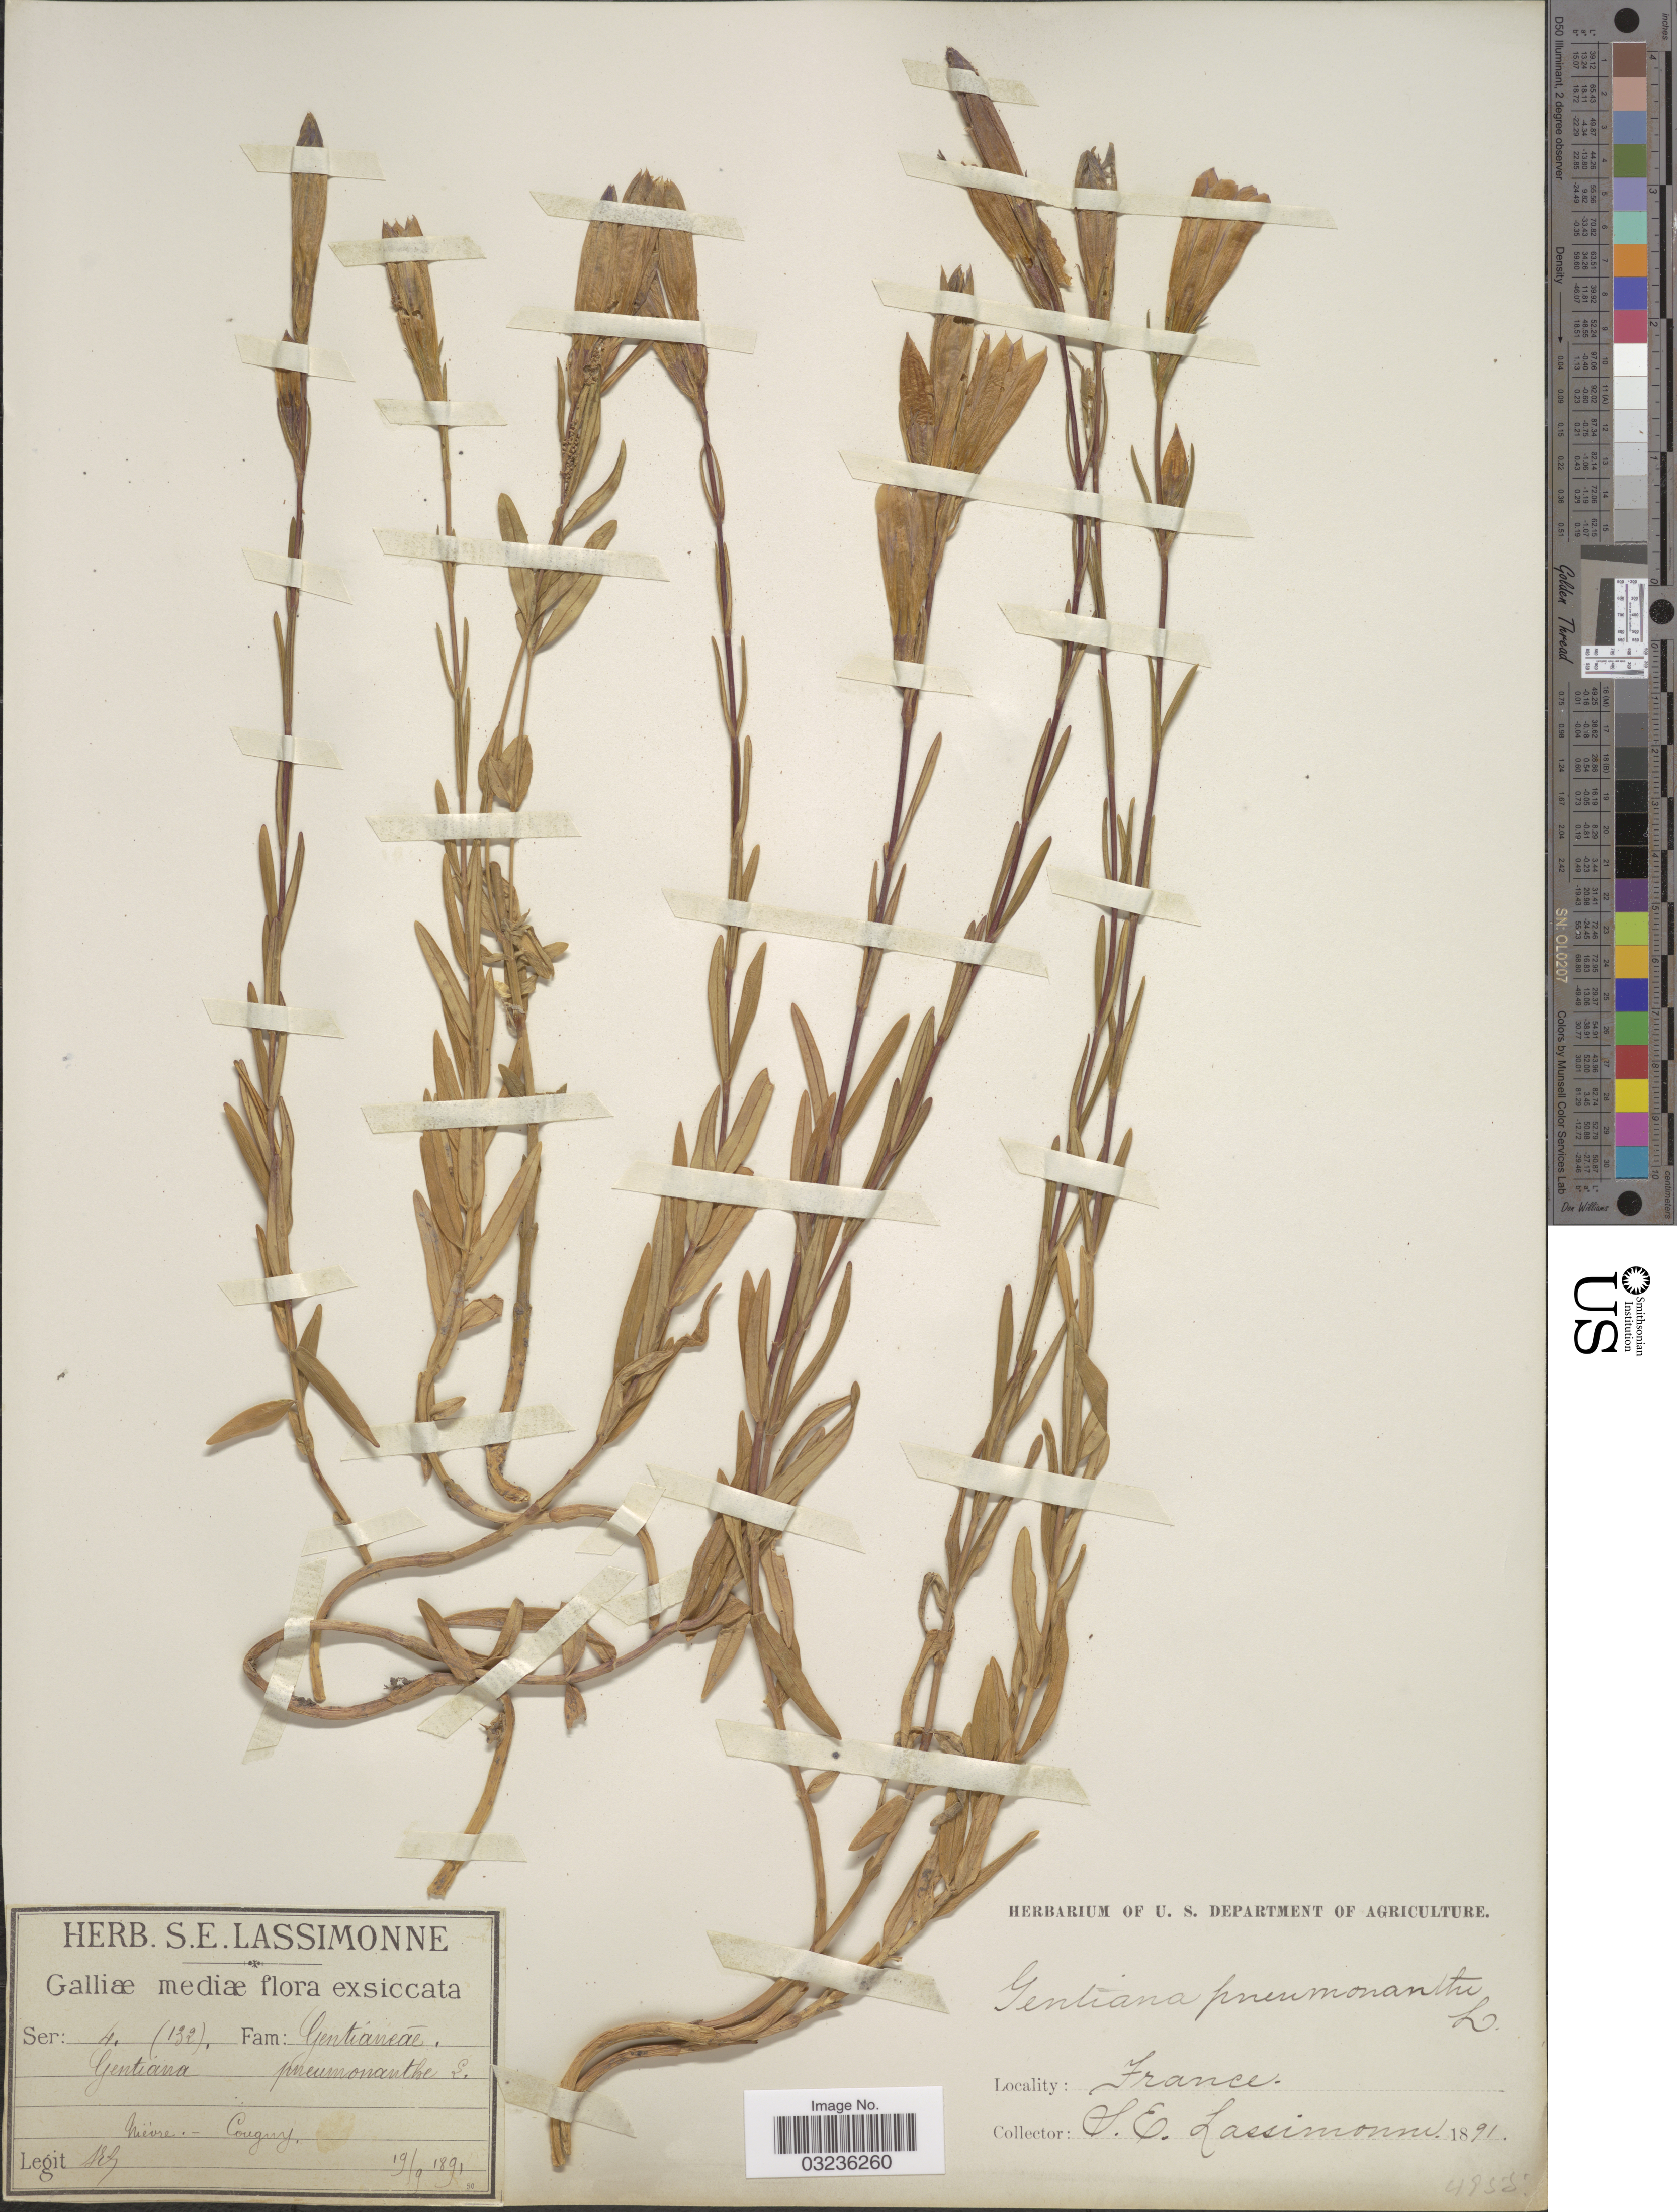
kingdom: Plantae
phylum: Tracheophyta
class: Magnoliopsida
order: Gentianales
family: Gentianaceae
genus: Gentiana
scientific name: Gentiana pneumonanthe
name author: L.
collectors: S. Lassimonne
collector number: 132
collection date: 1891-09-19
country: France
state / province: Bourgogne-Franche-Comté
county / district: Nièvre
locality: Nievre, Cougny, Galliæ mediæ.